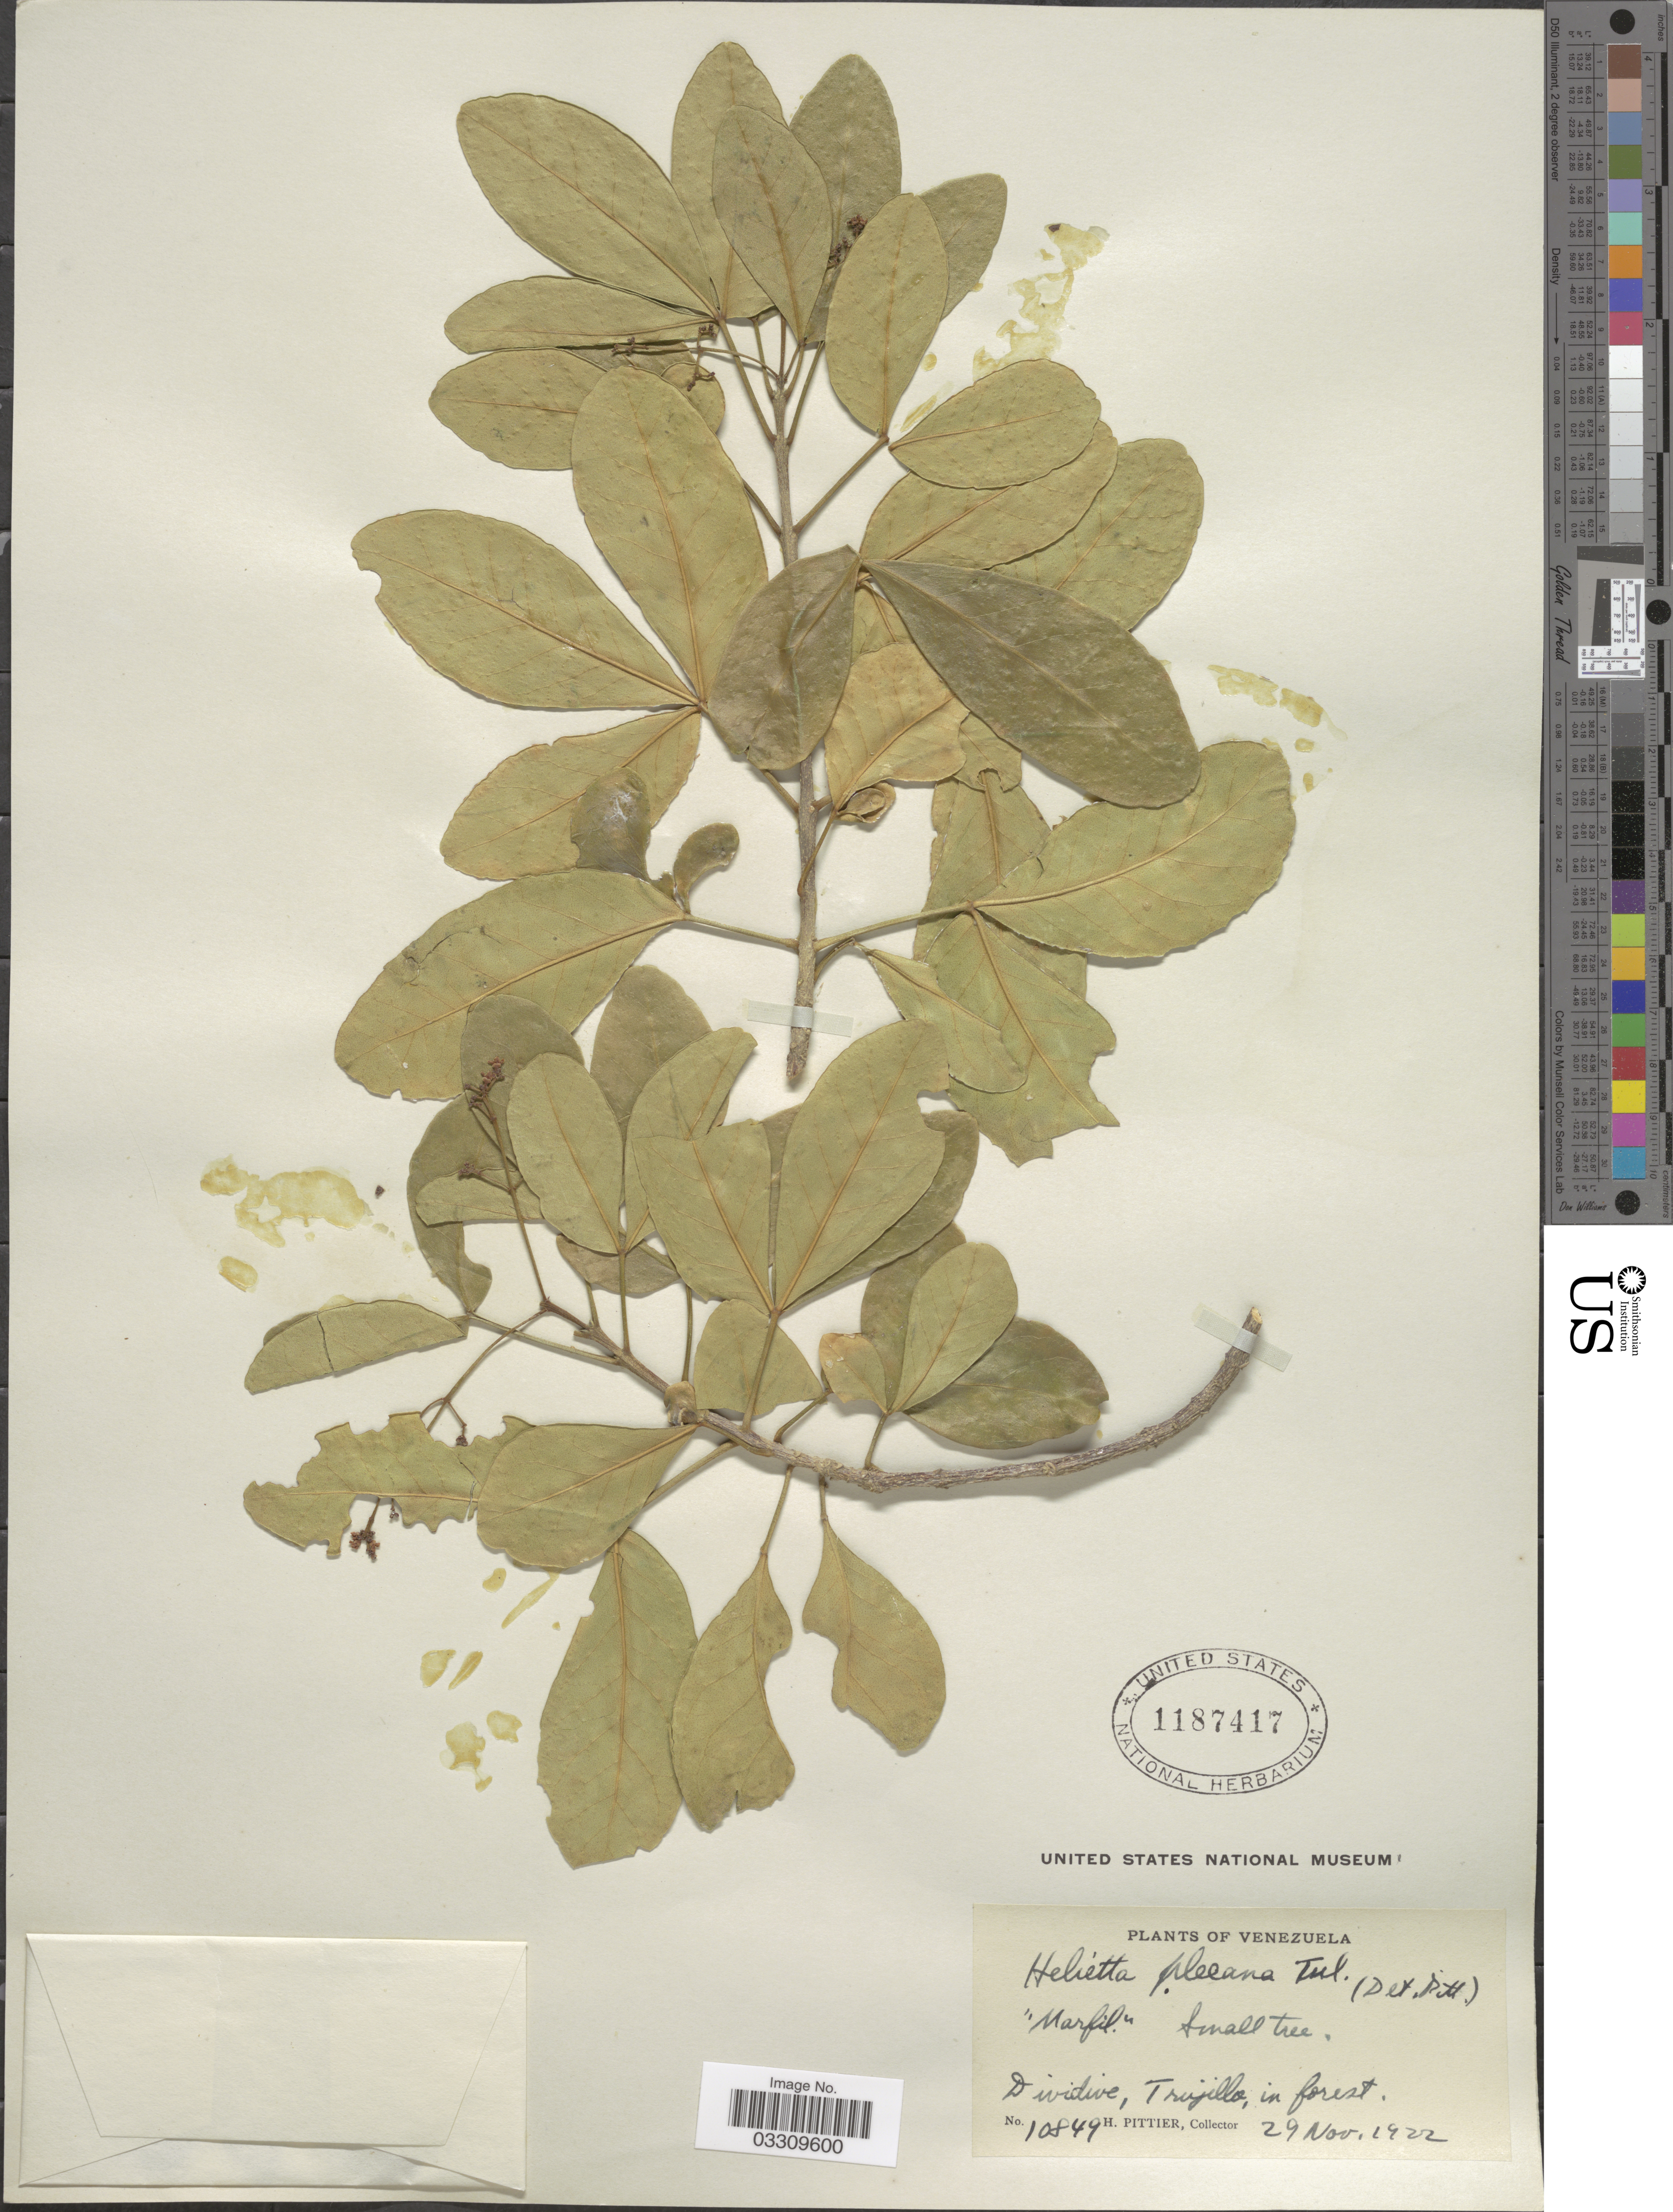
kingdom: Plantae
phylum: Tracheophyta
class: Magnoliopsida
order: Sapindales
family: Rutaceae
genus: Helietta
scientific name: Helietta pleana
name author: Tul.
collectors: H. F. Pittier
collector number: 10849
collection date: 1922-11-29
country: Venezuela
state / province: Trujillo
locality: Dividive.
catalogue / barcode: US 1187417